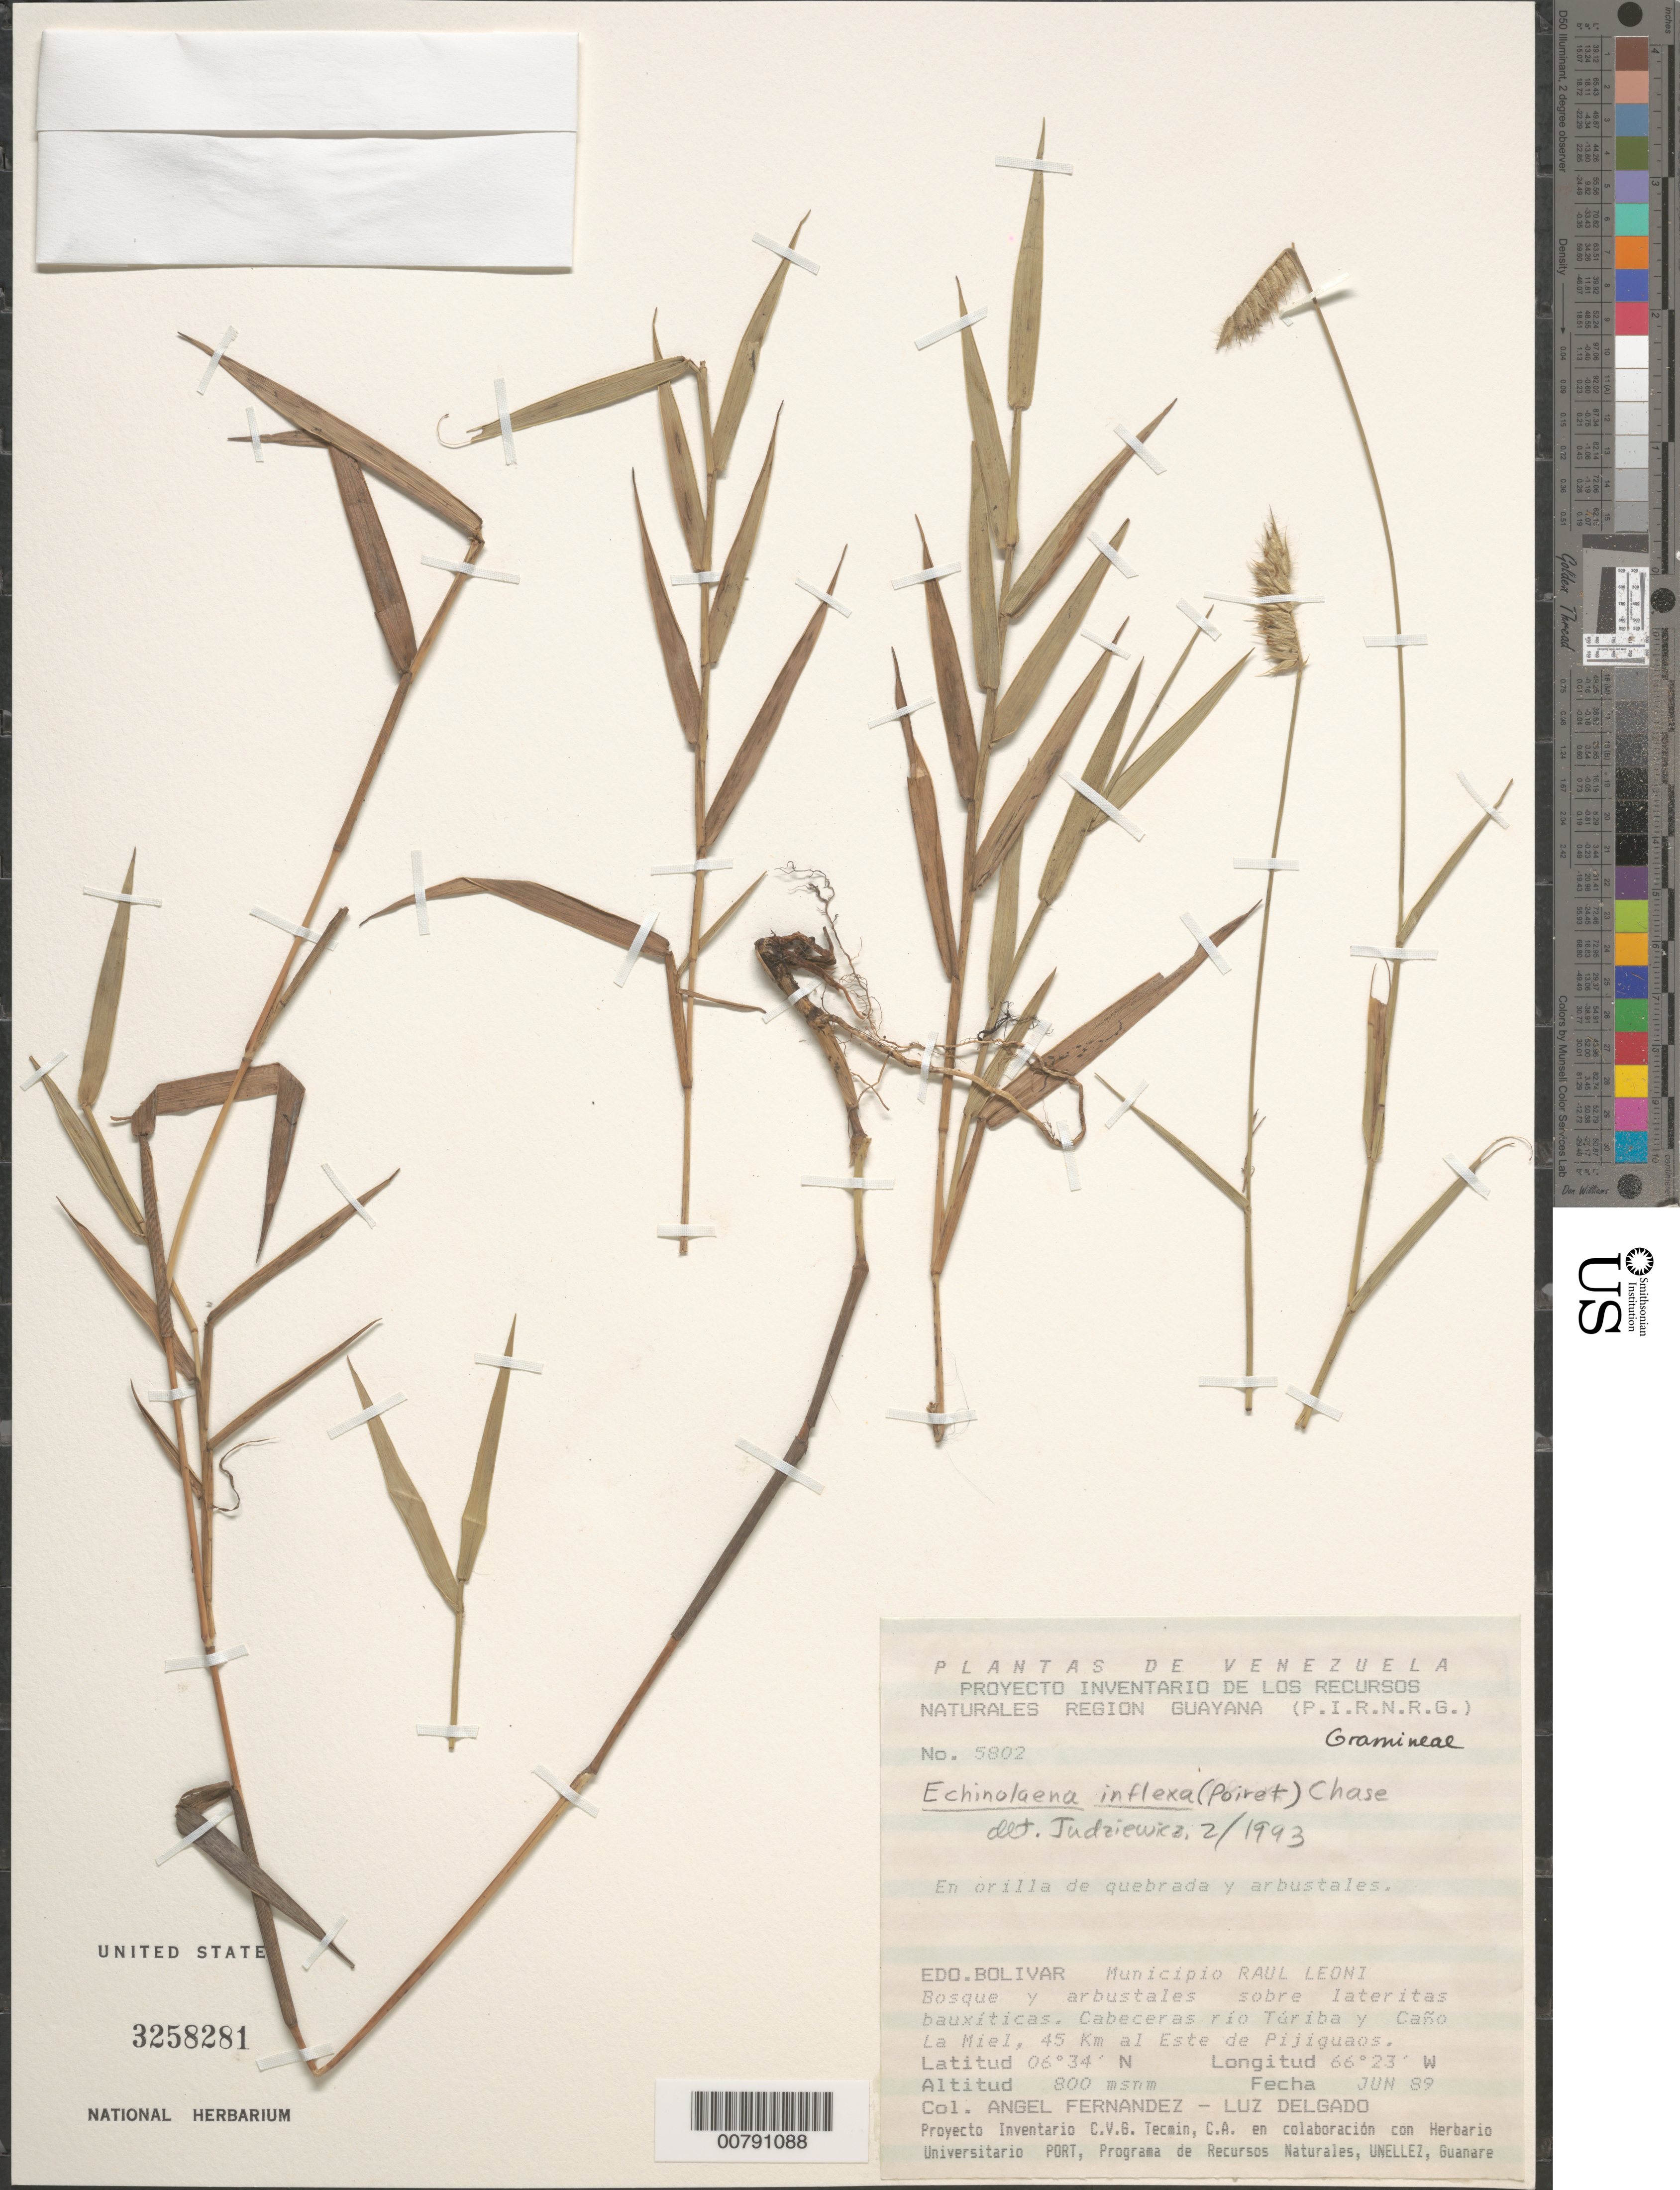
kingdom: Plantae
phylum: Tracheophyta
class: Liliopsida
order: Poales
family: Poaceae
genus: Echinolaena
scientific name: Echinolaena inflexa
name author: (Poir.) Chase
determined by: Judziewicz, E. J.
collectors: A. Fernández & L. Delgado V.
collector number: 5802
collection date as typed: Jun-89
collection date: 1989-06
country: Venezuela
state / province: Bolívar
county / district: Angostura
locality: Mun. Raúl Leoni [=Angostura], cabeceras Río Túriba y Caño La Miel, 45 km al Este de Pijiguaos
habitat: Orilla de quebrada y arbustales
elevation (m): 800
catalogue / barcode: US 3258281